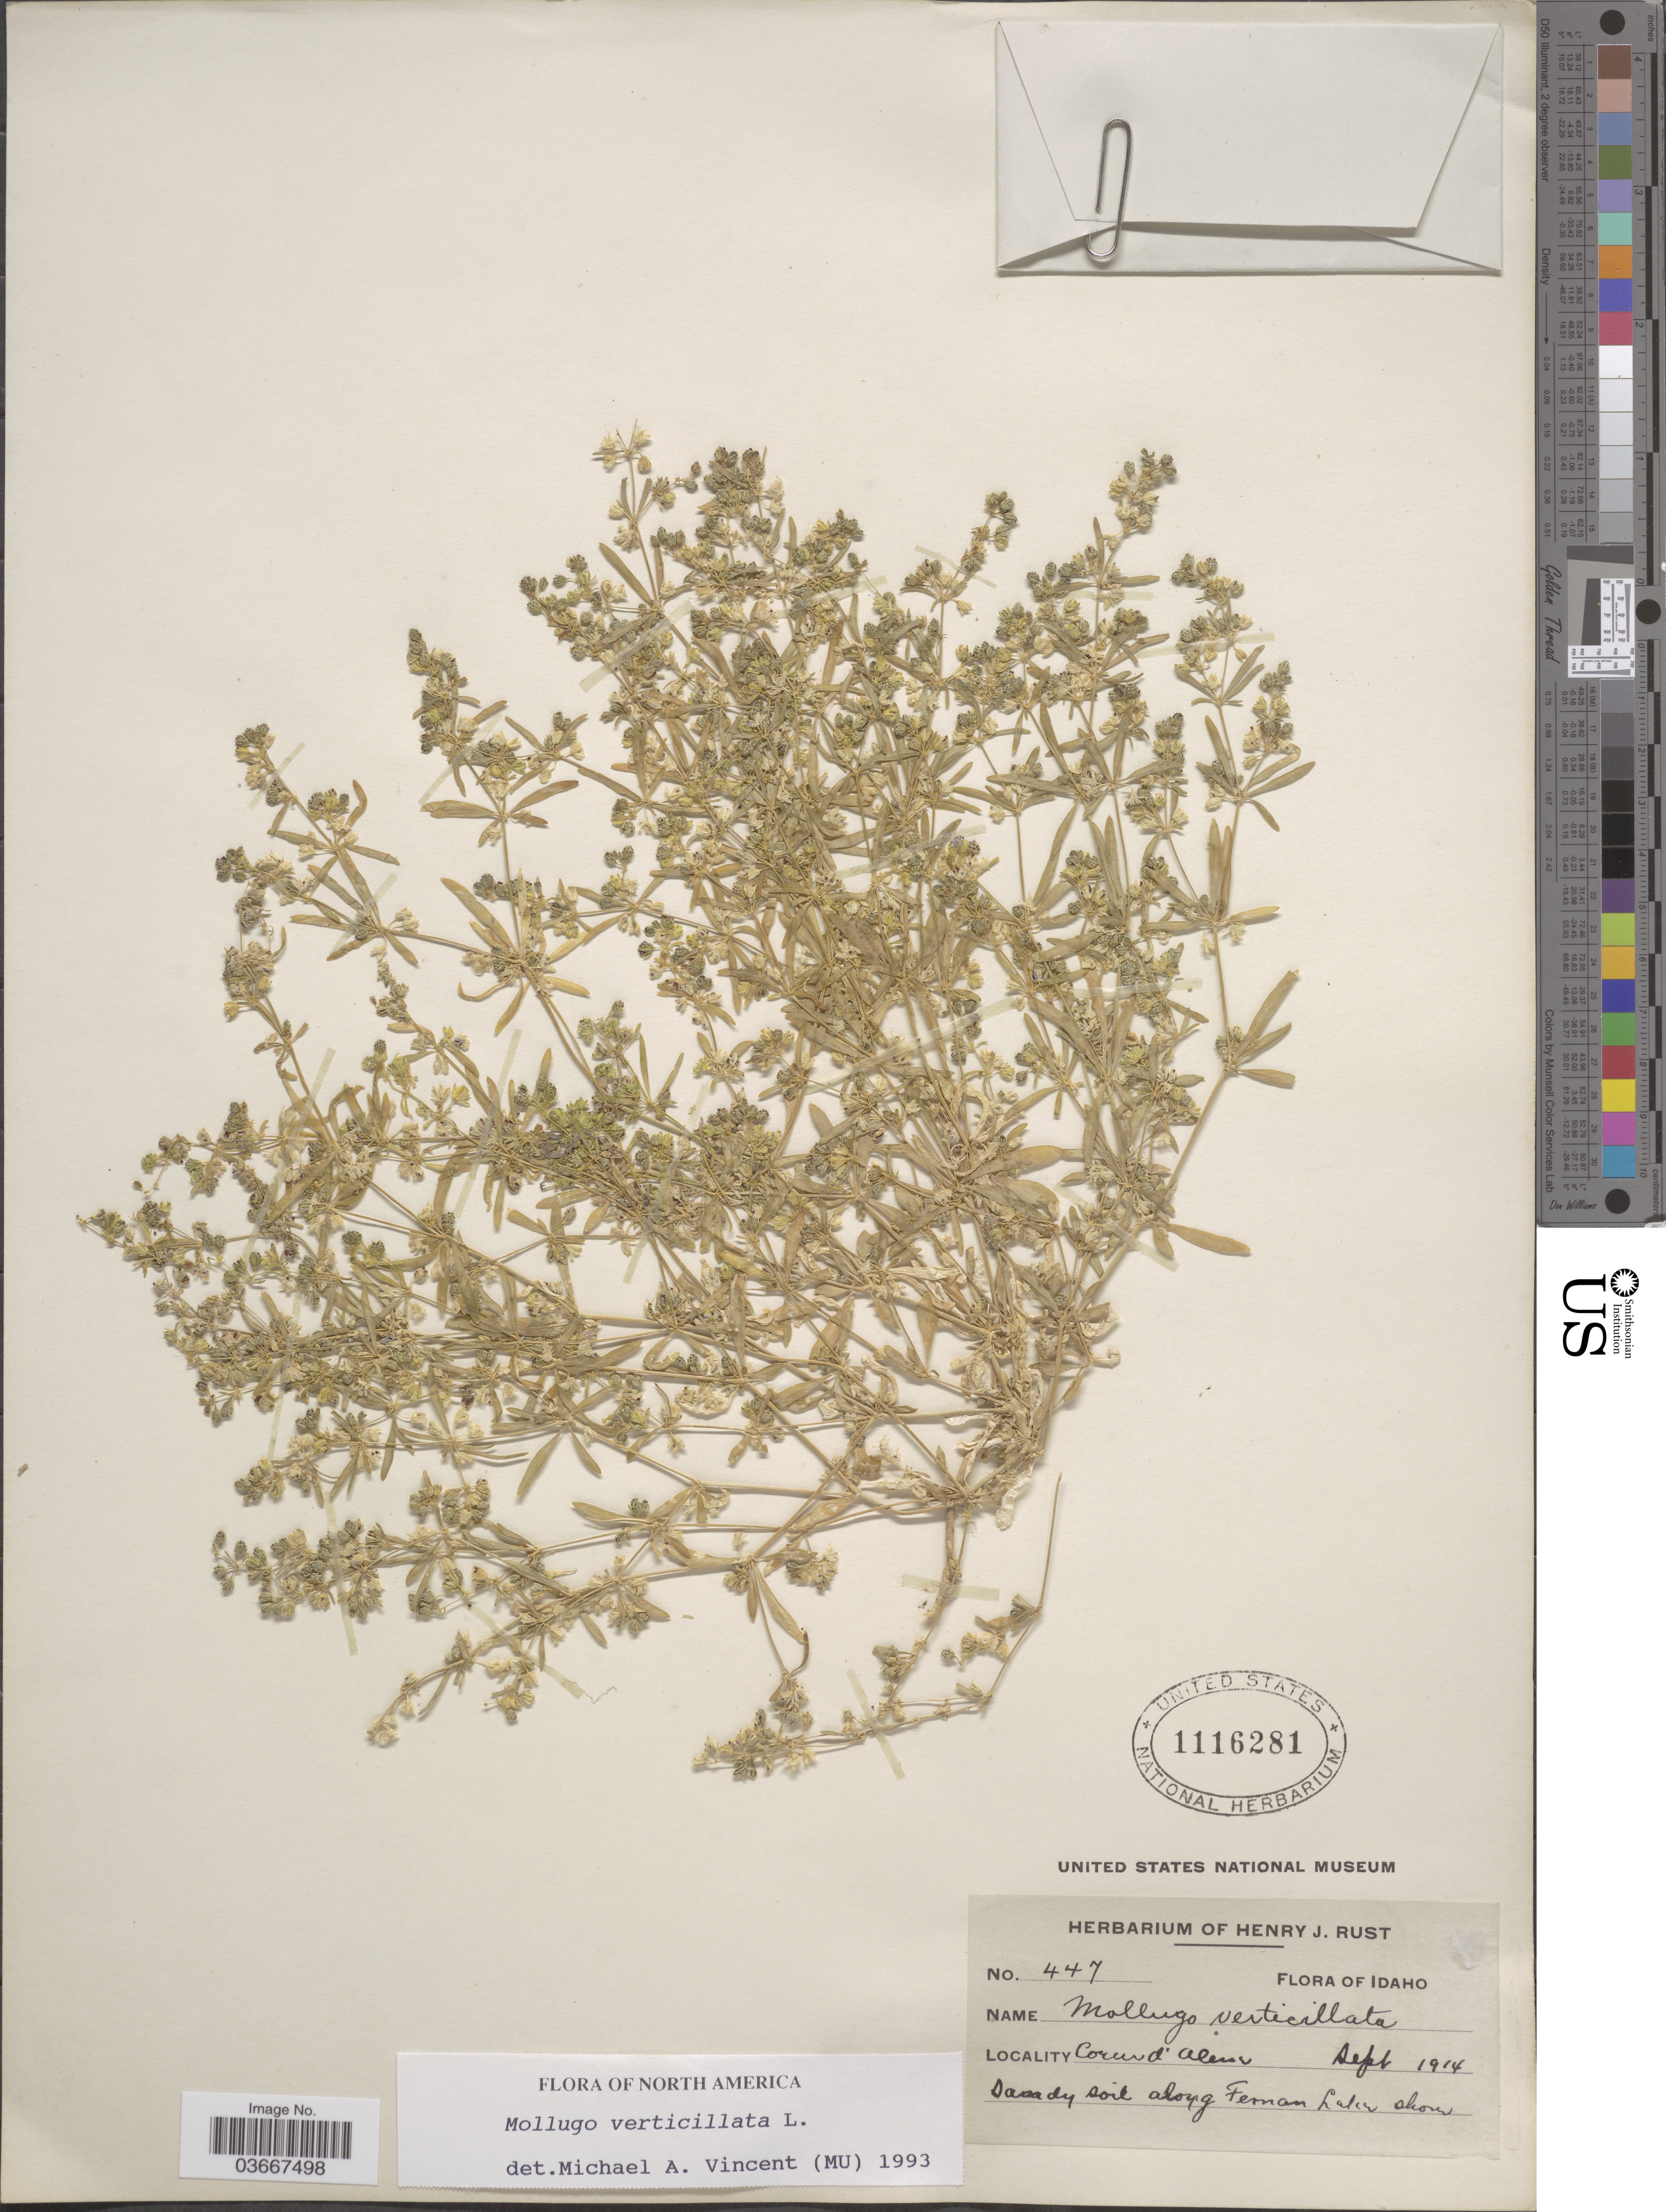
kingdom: Plantae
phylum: Tracheophyta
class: Magnoliopsida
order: Caryophyllales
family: Molluginaceae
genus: Mollugo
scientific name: Mollugo verticillata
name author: L.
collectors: ex herb. Henry J. Rust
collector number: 447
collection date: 1914-09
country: United States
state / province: Idaho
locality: Coeur d'Alene. Sandy soil along Fernan Lake shore.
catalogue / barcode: US 1116281